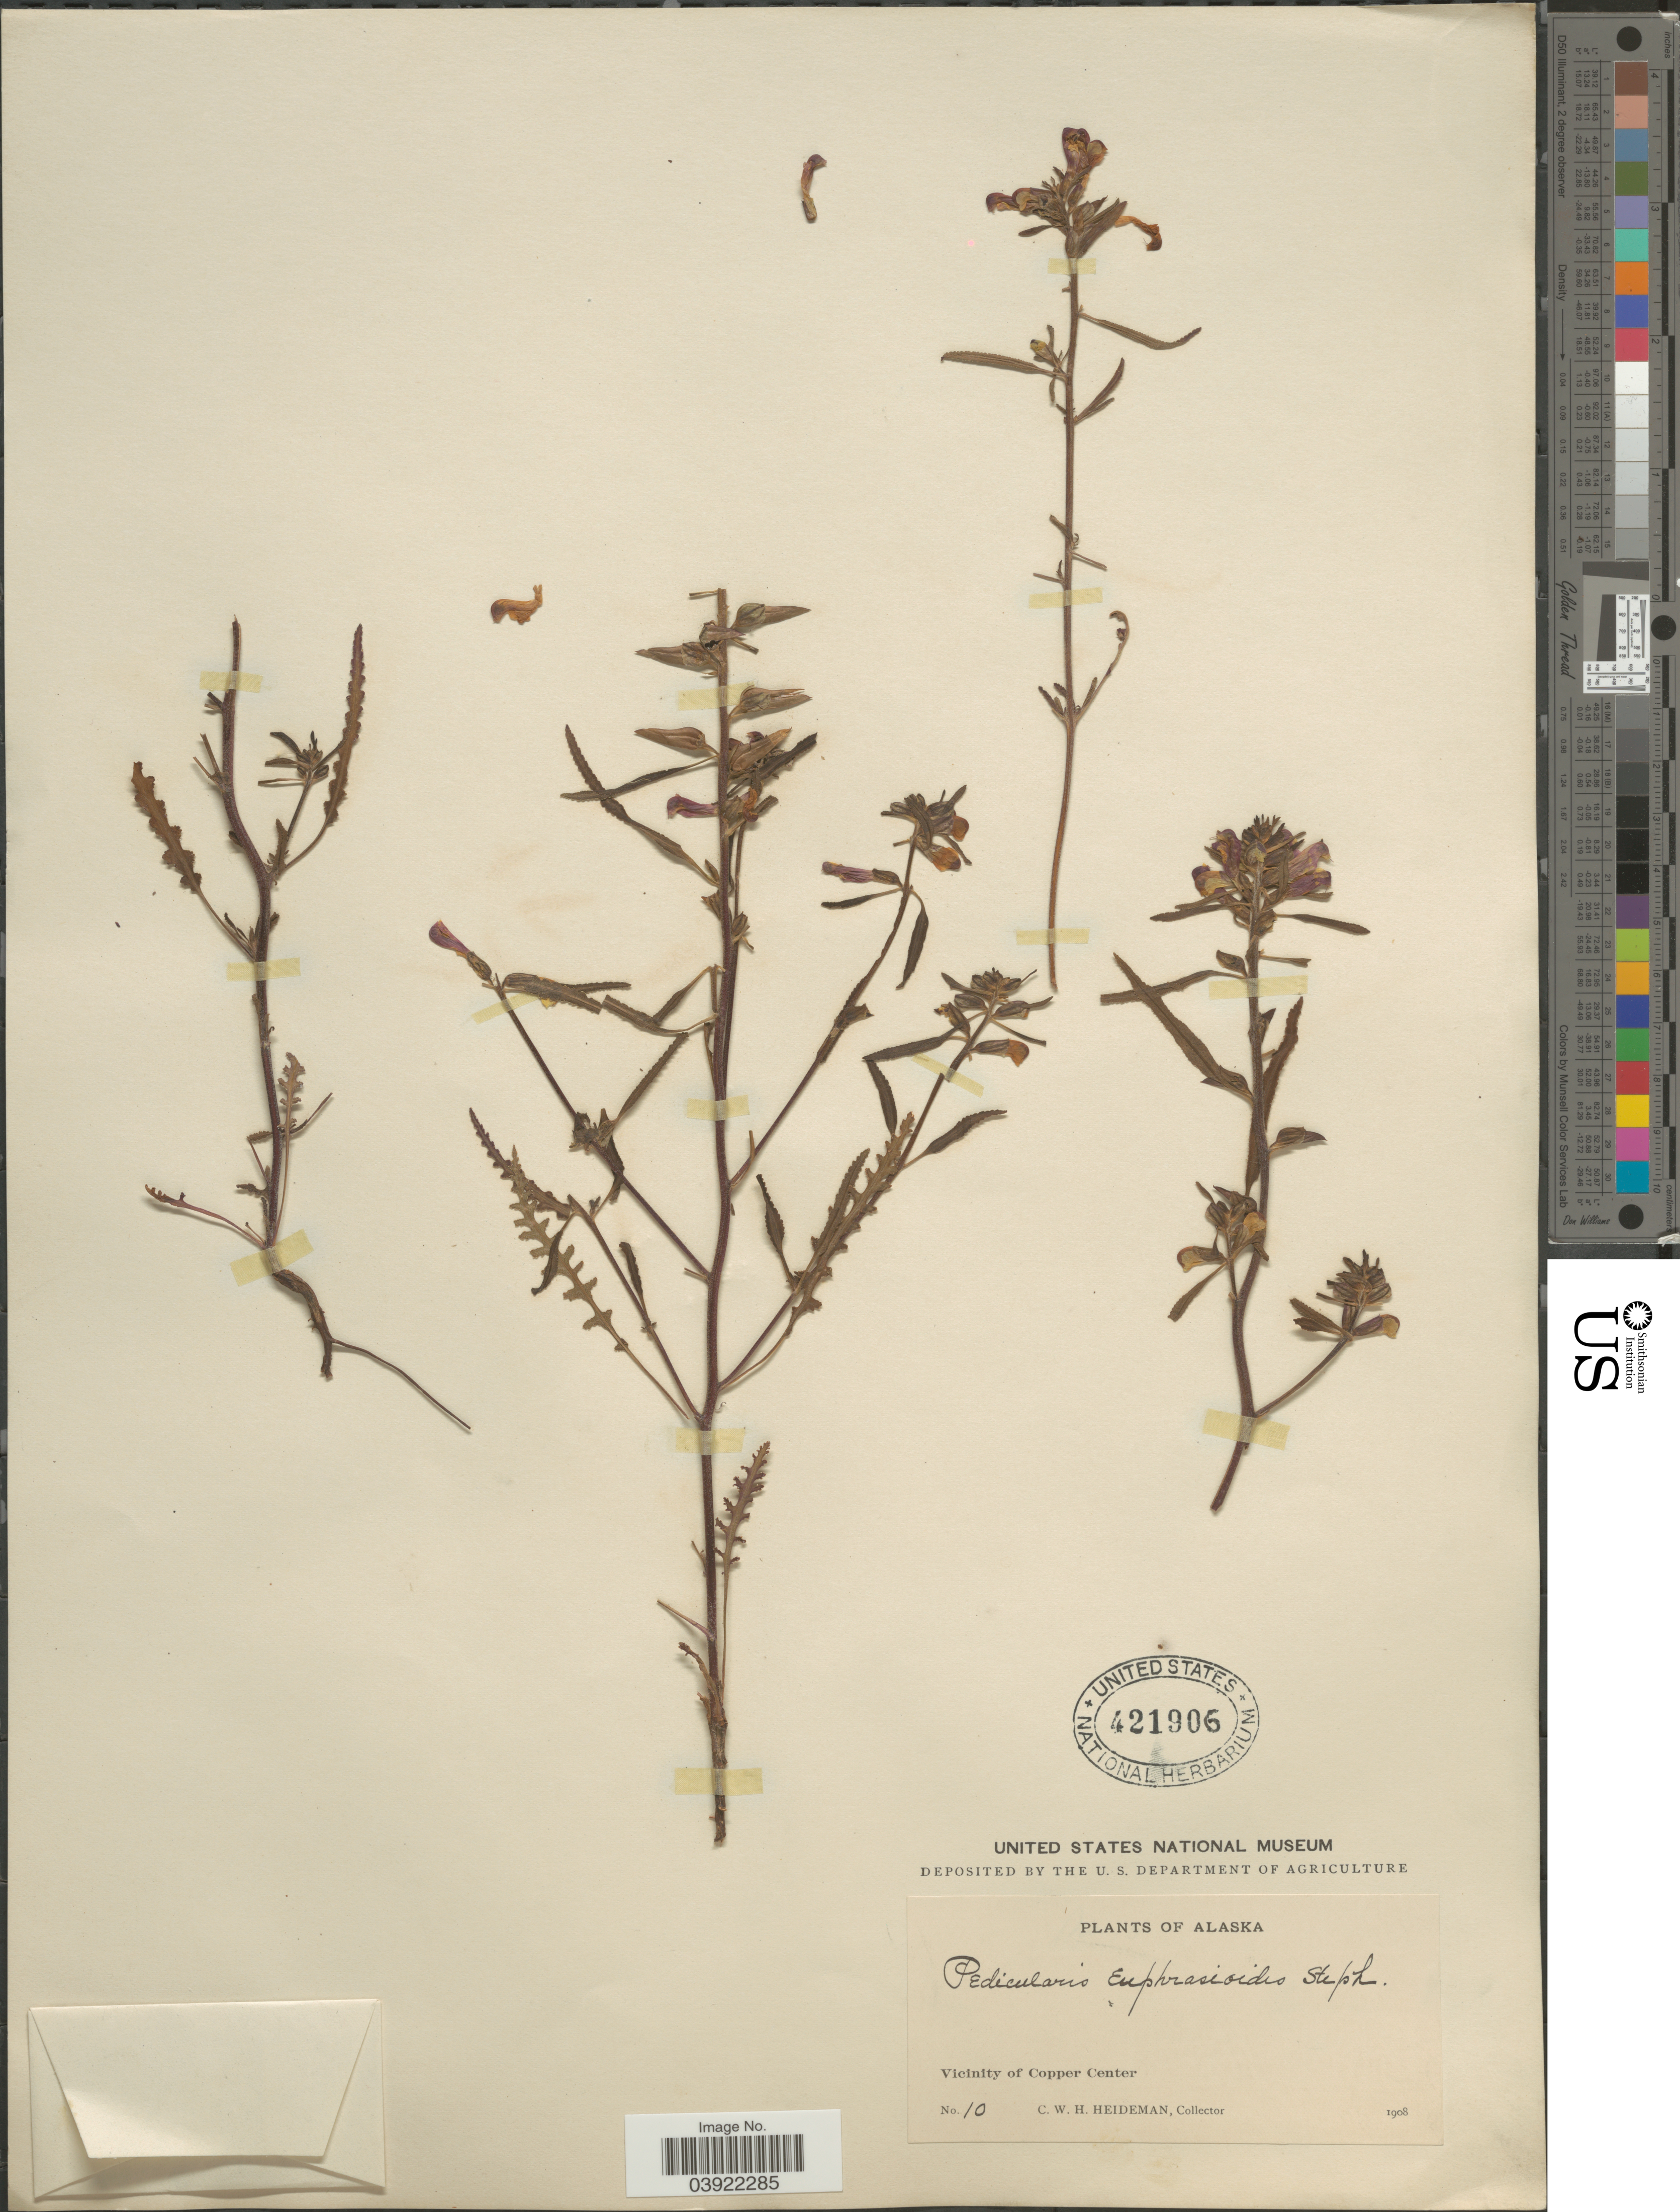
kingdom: Plantae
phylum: Tracheophyta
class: Magnoliopsida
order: Lamiales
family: Orobanchaceae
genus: Pedicularis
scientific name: Pedicularis labradorica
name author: Wirsing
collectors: C. Heideman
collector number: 10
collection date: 1908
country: United States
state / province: Alaska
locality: Vicinity of Copper Center.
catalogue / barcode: US 421906